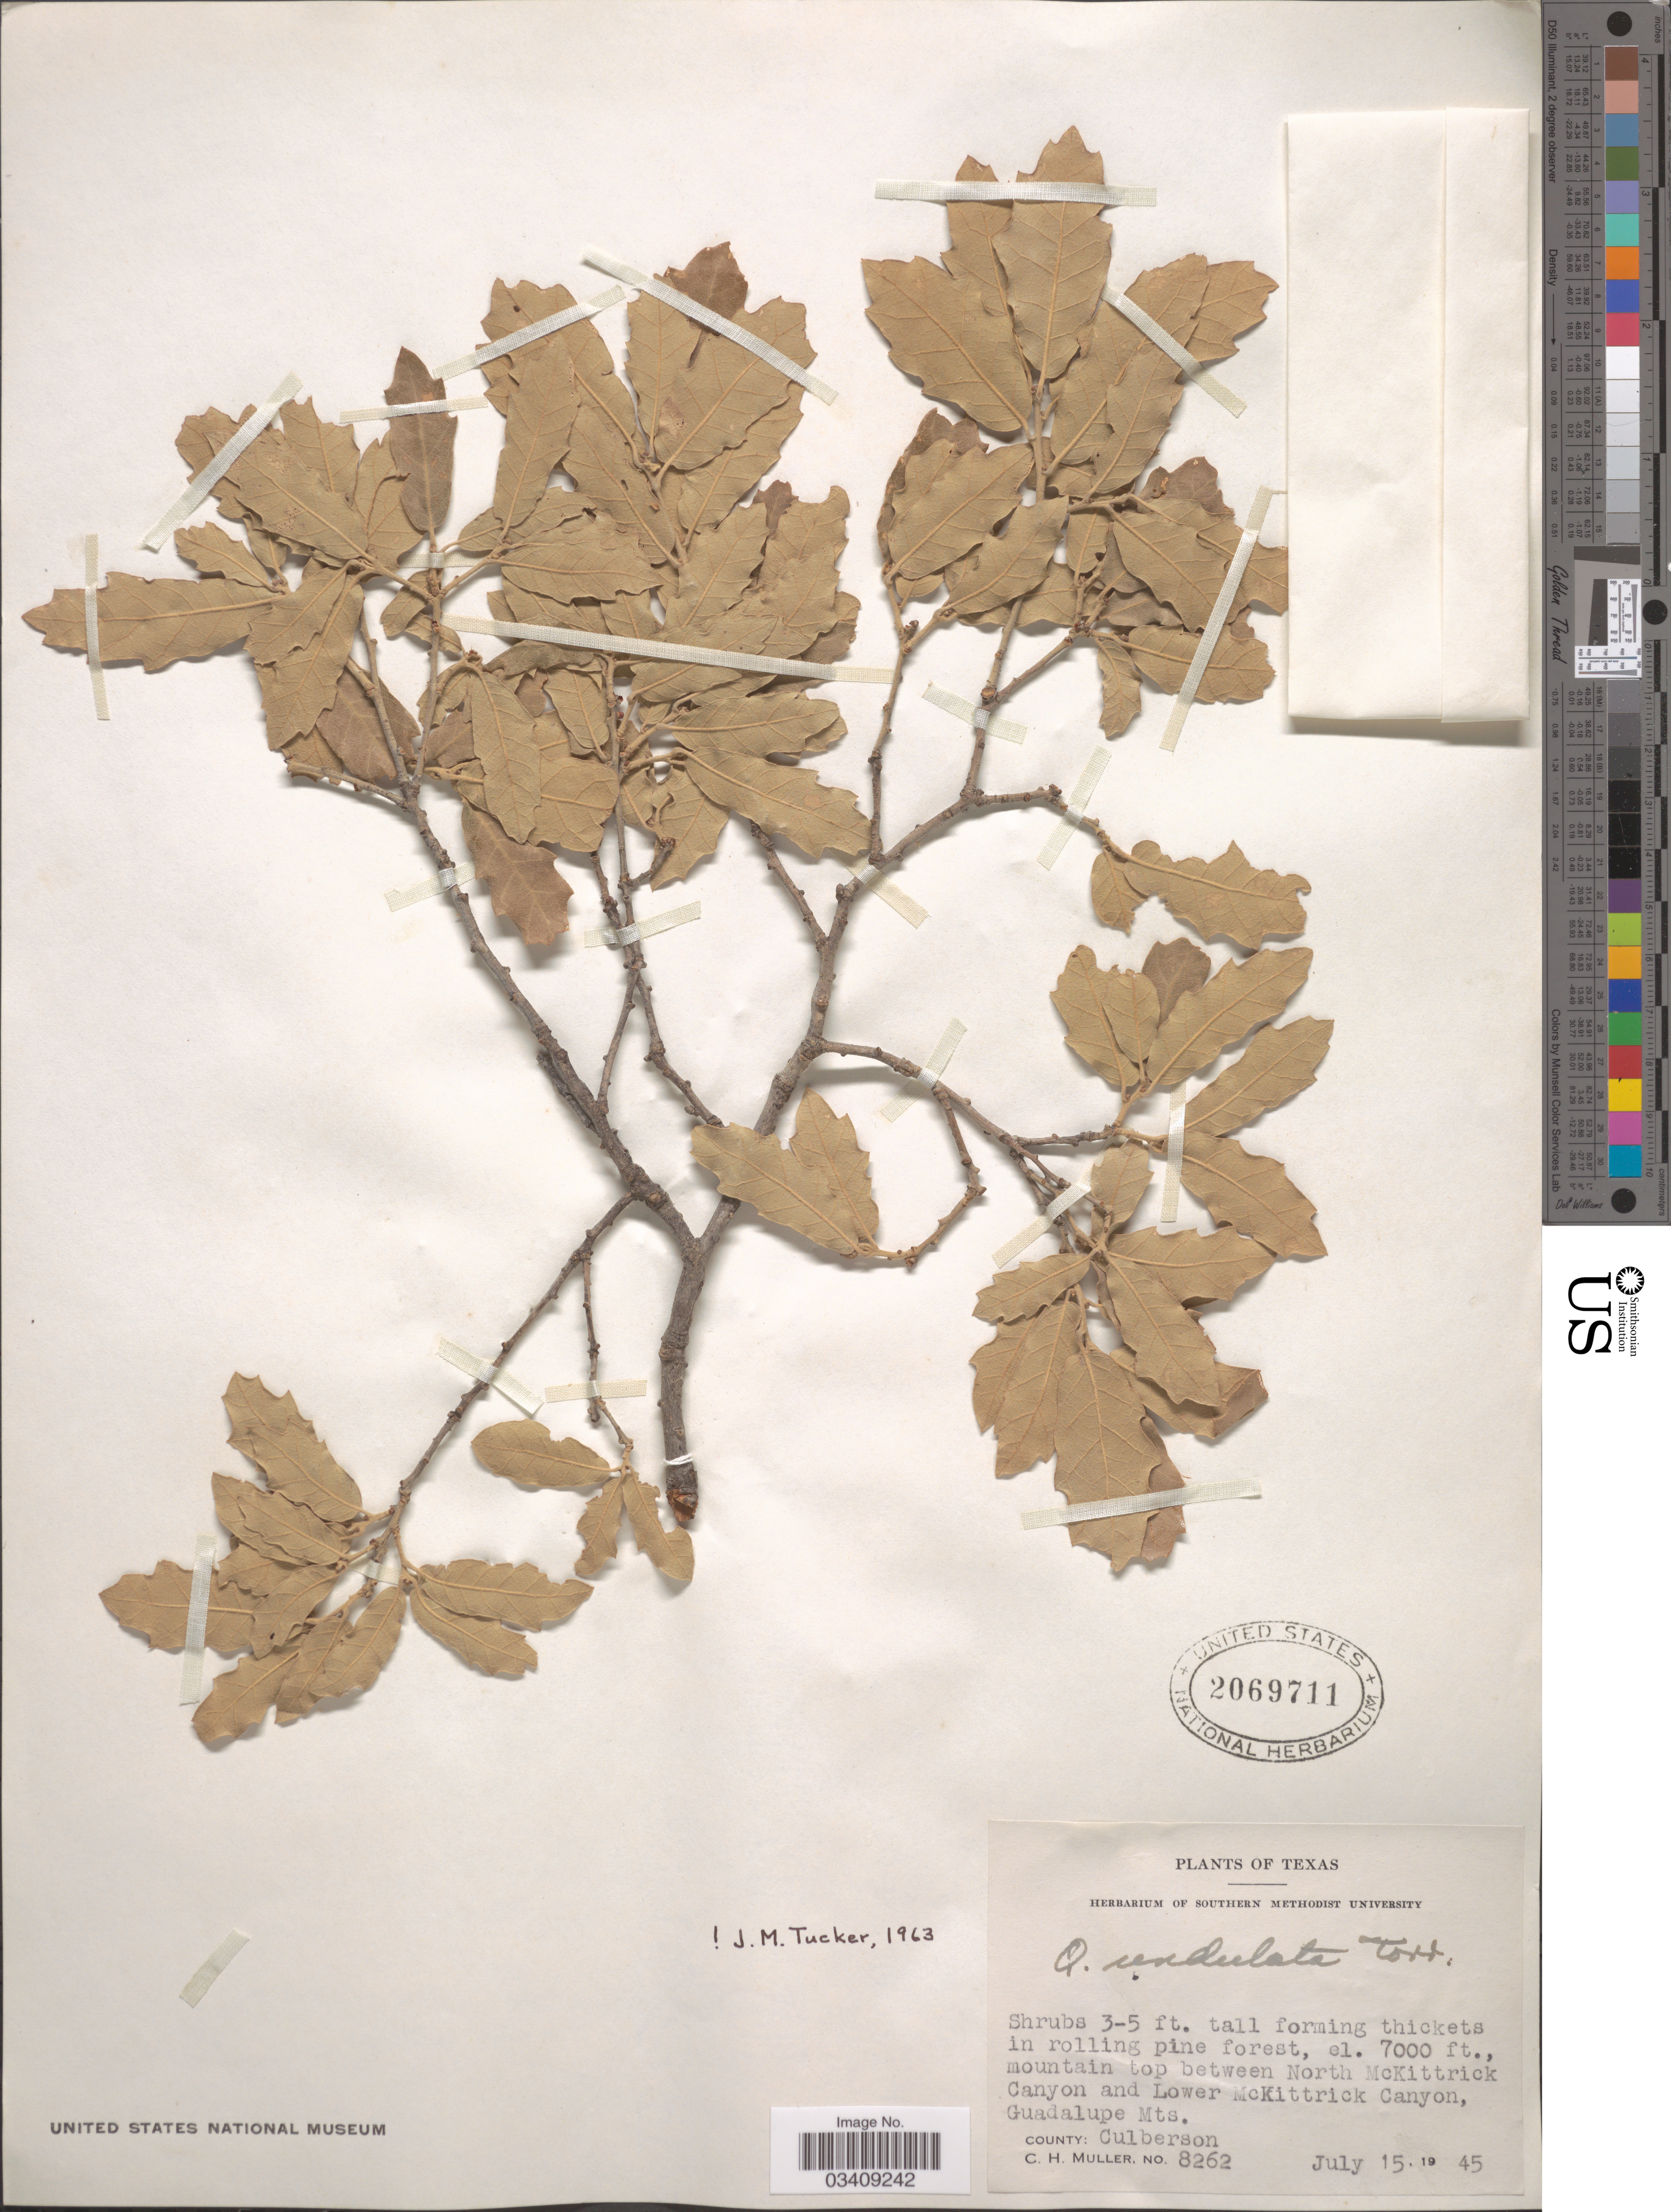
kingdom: Plantae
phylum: Tracheophyta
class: Magnoliopsida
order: Fagales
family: Fagaceae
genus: Quercus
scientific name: Quercus undulata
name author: Torr.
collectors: C. H. Mueller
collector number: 8262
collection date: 1945-07-15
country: United States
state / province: Texas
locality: Mountain top between North McKittrick Canyon and Lower McKittrick Canyon, Guadalupe Mts. County: Culberson.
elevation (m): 2134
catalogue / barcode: US 2069711